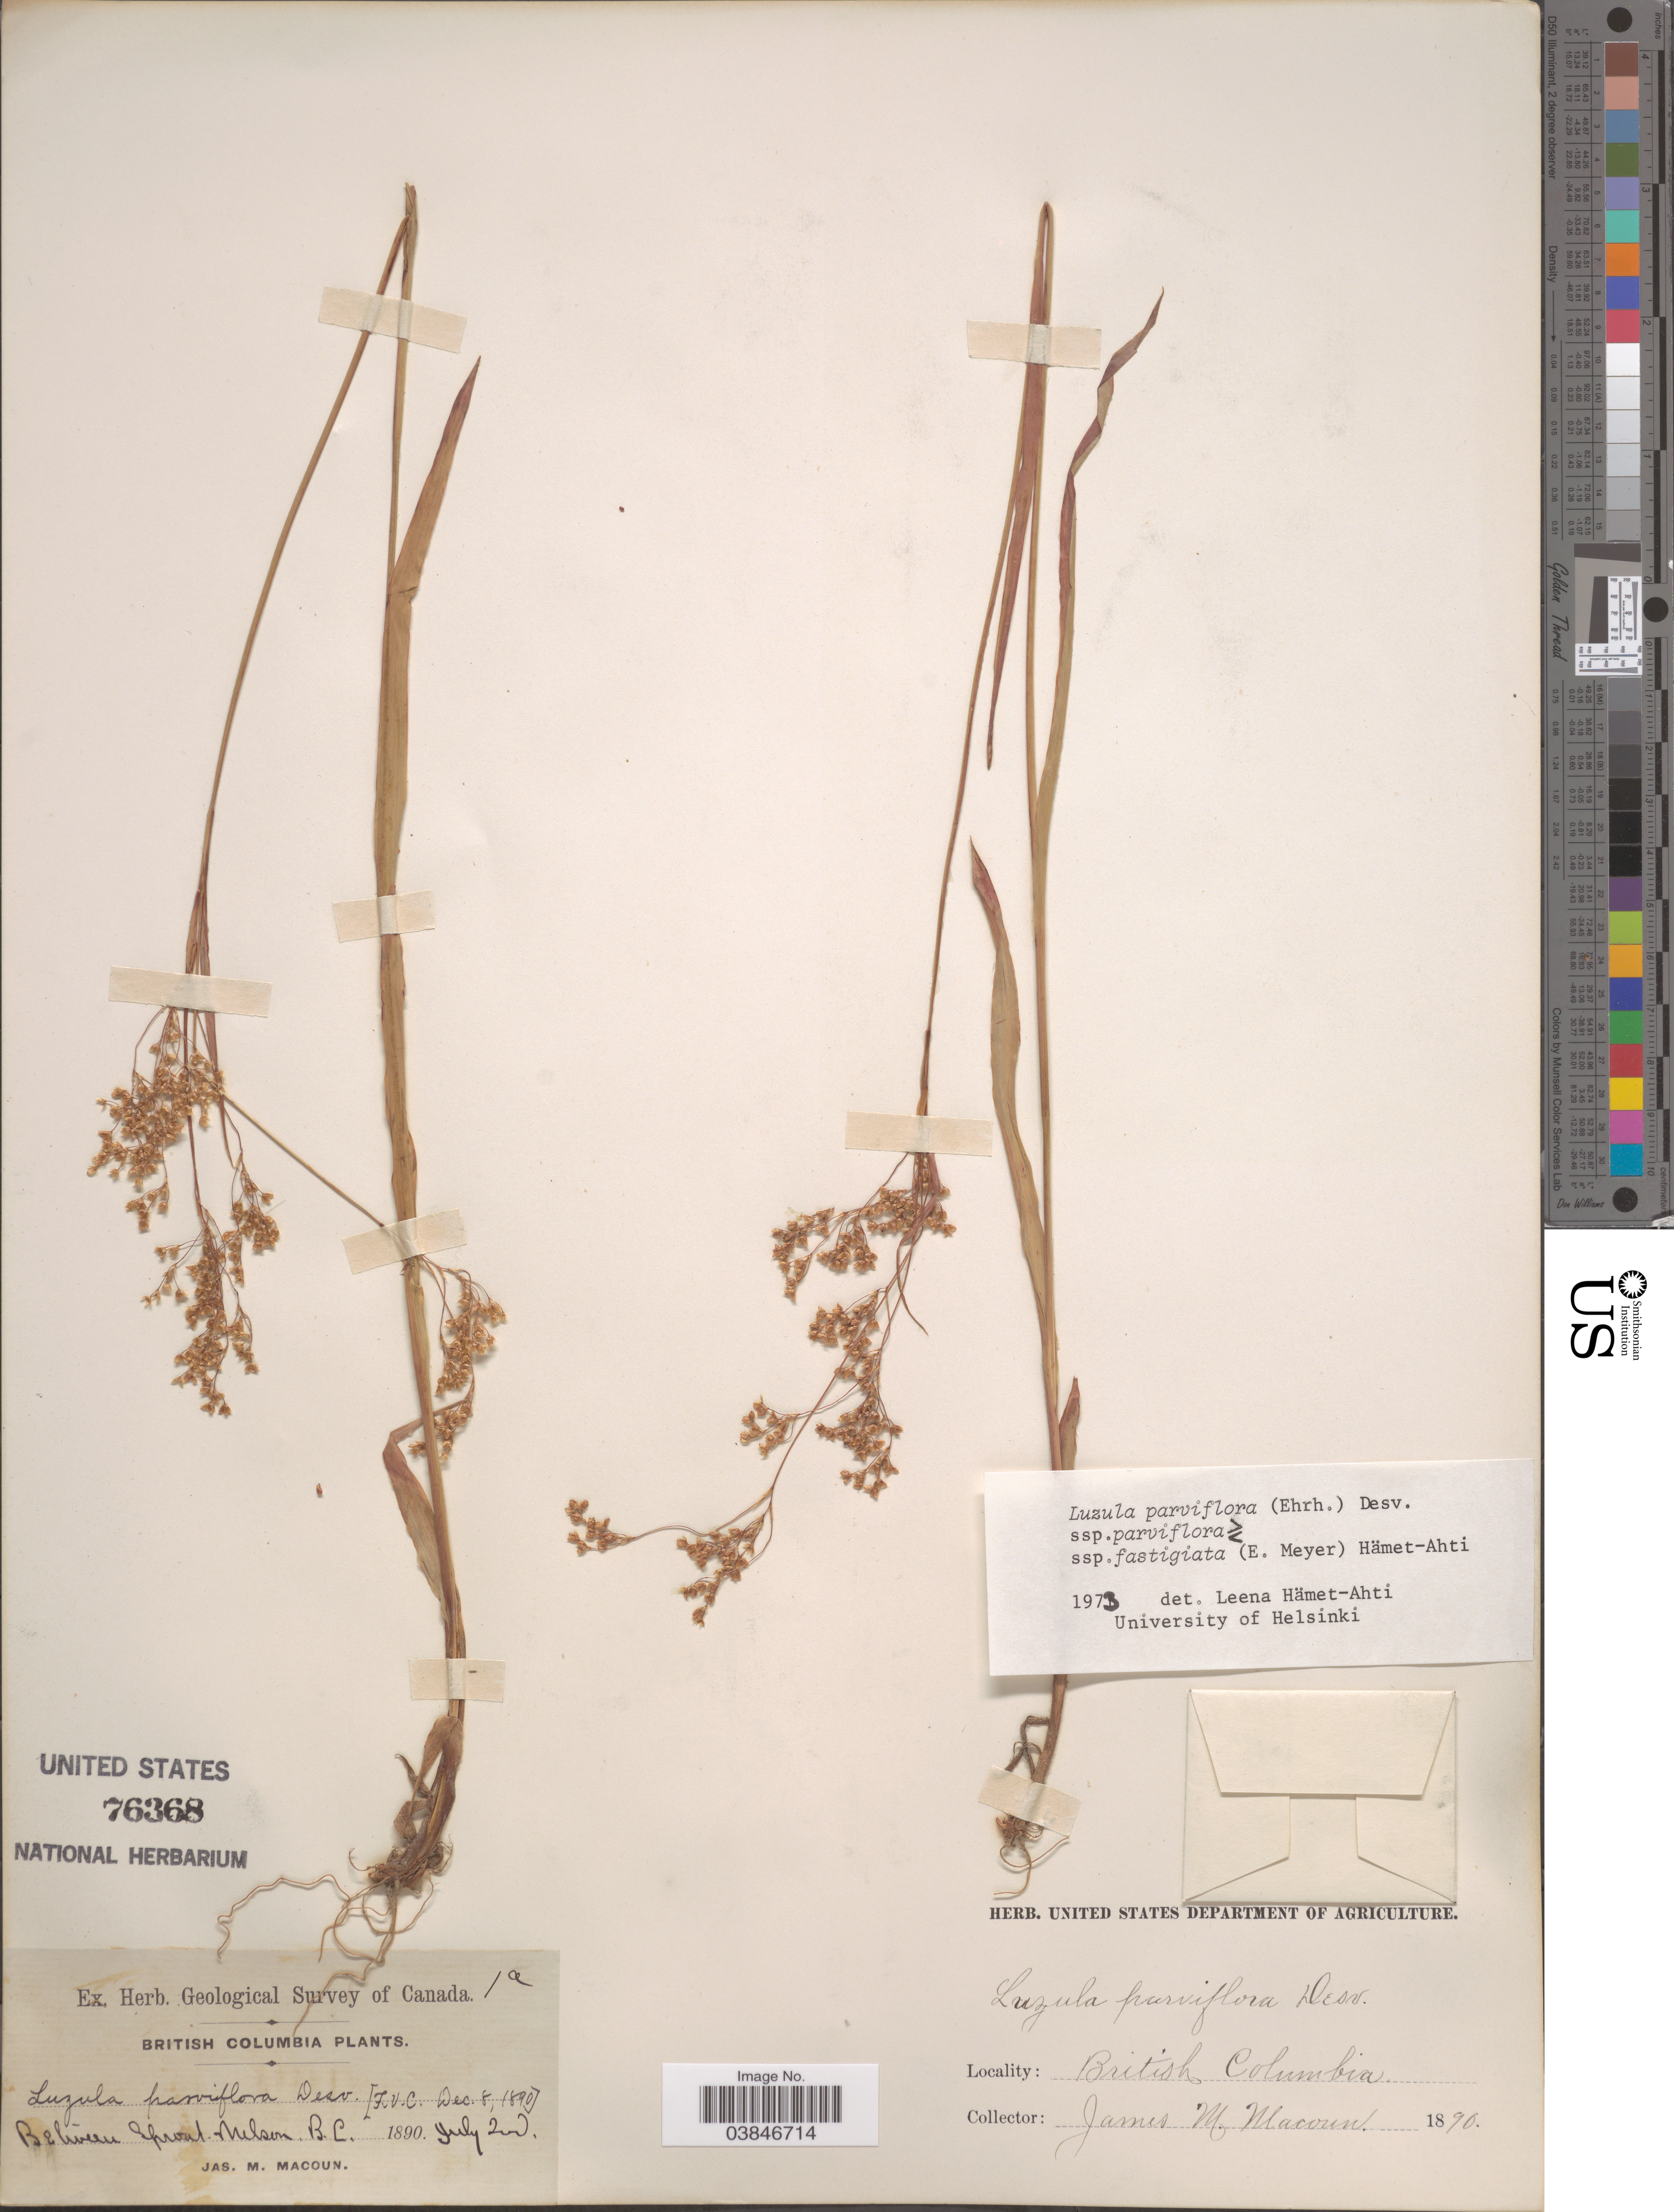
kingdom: Plantae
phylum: Tracheophyta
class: Liliopsida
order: Poales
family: Juncaceae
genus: Luzula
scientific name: Luzula parviflora subsp. parviflora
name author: (Ehrh.) Desv.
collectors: J. M. Macoun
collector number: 1a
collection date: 1890-07-02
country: Canada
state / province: British Columbia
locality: Between Sproat & Nelson.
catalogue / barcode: US 76368